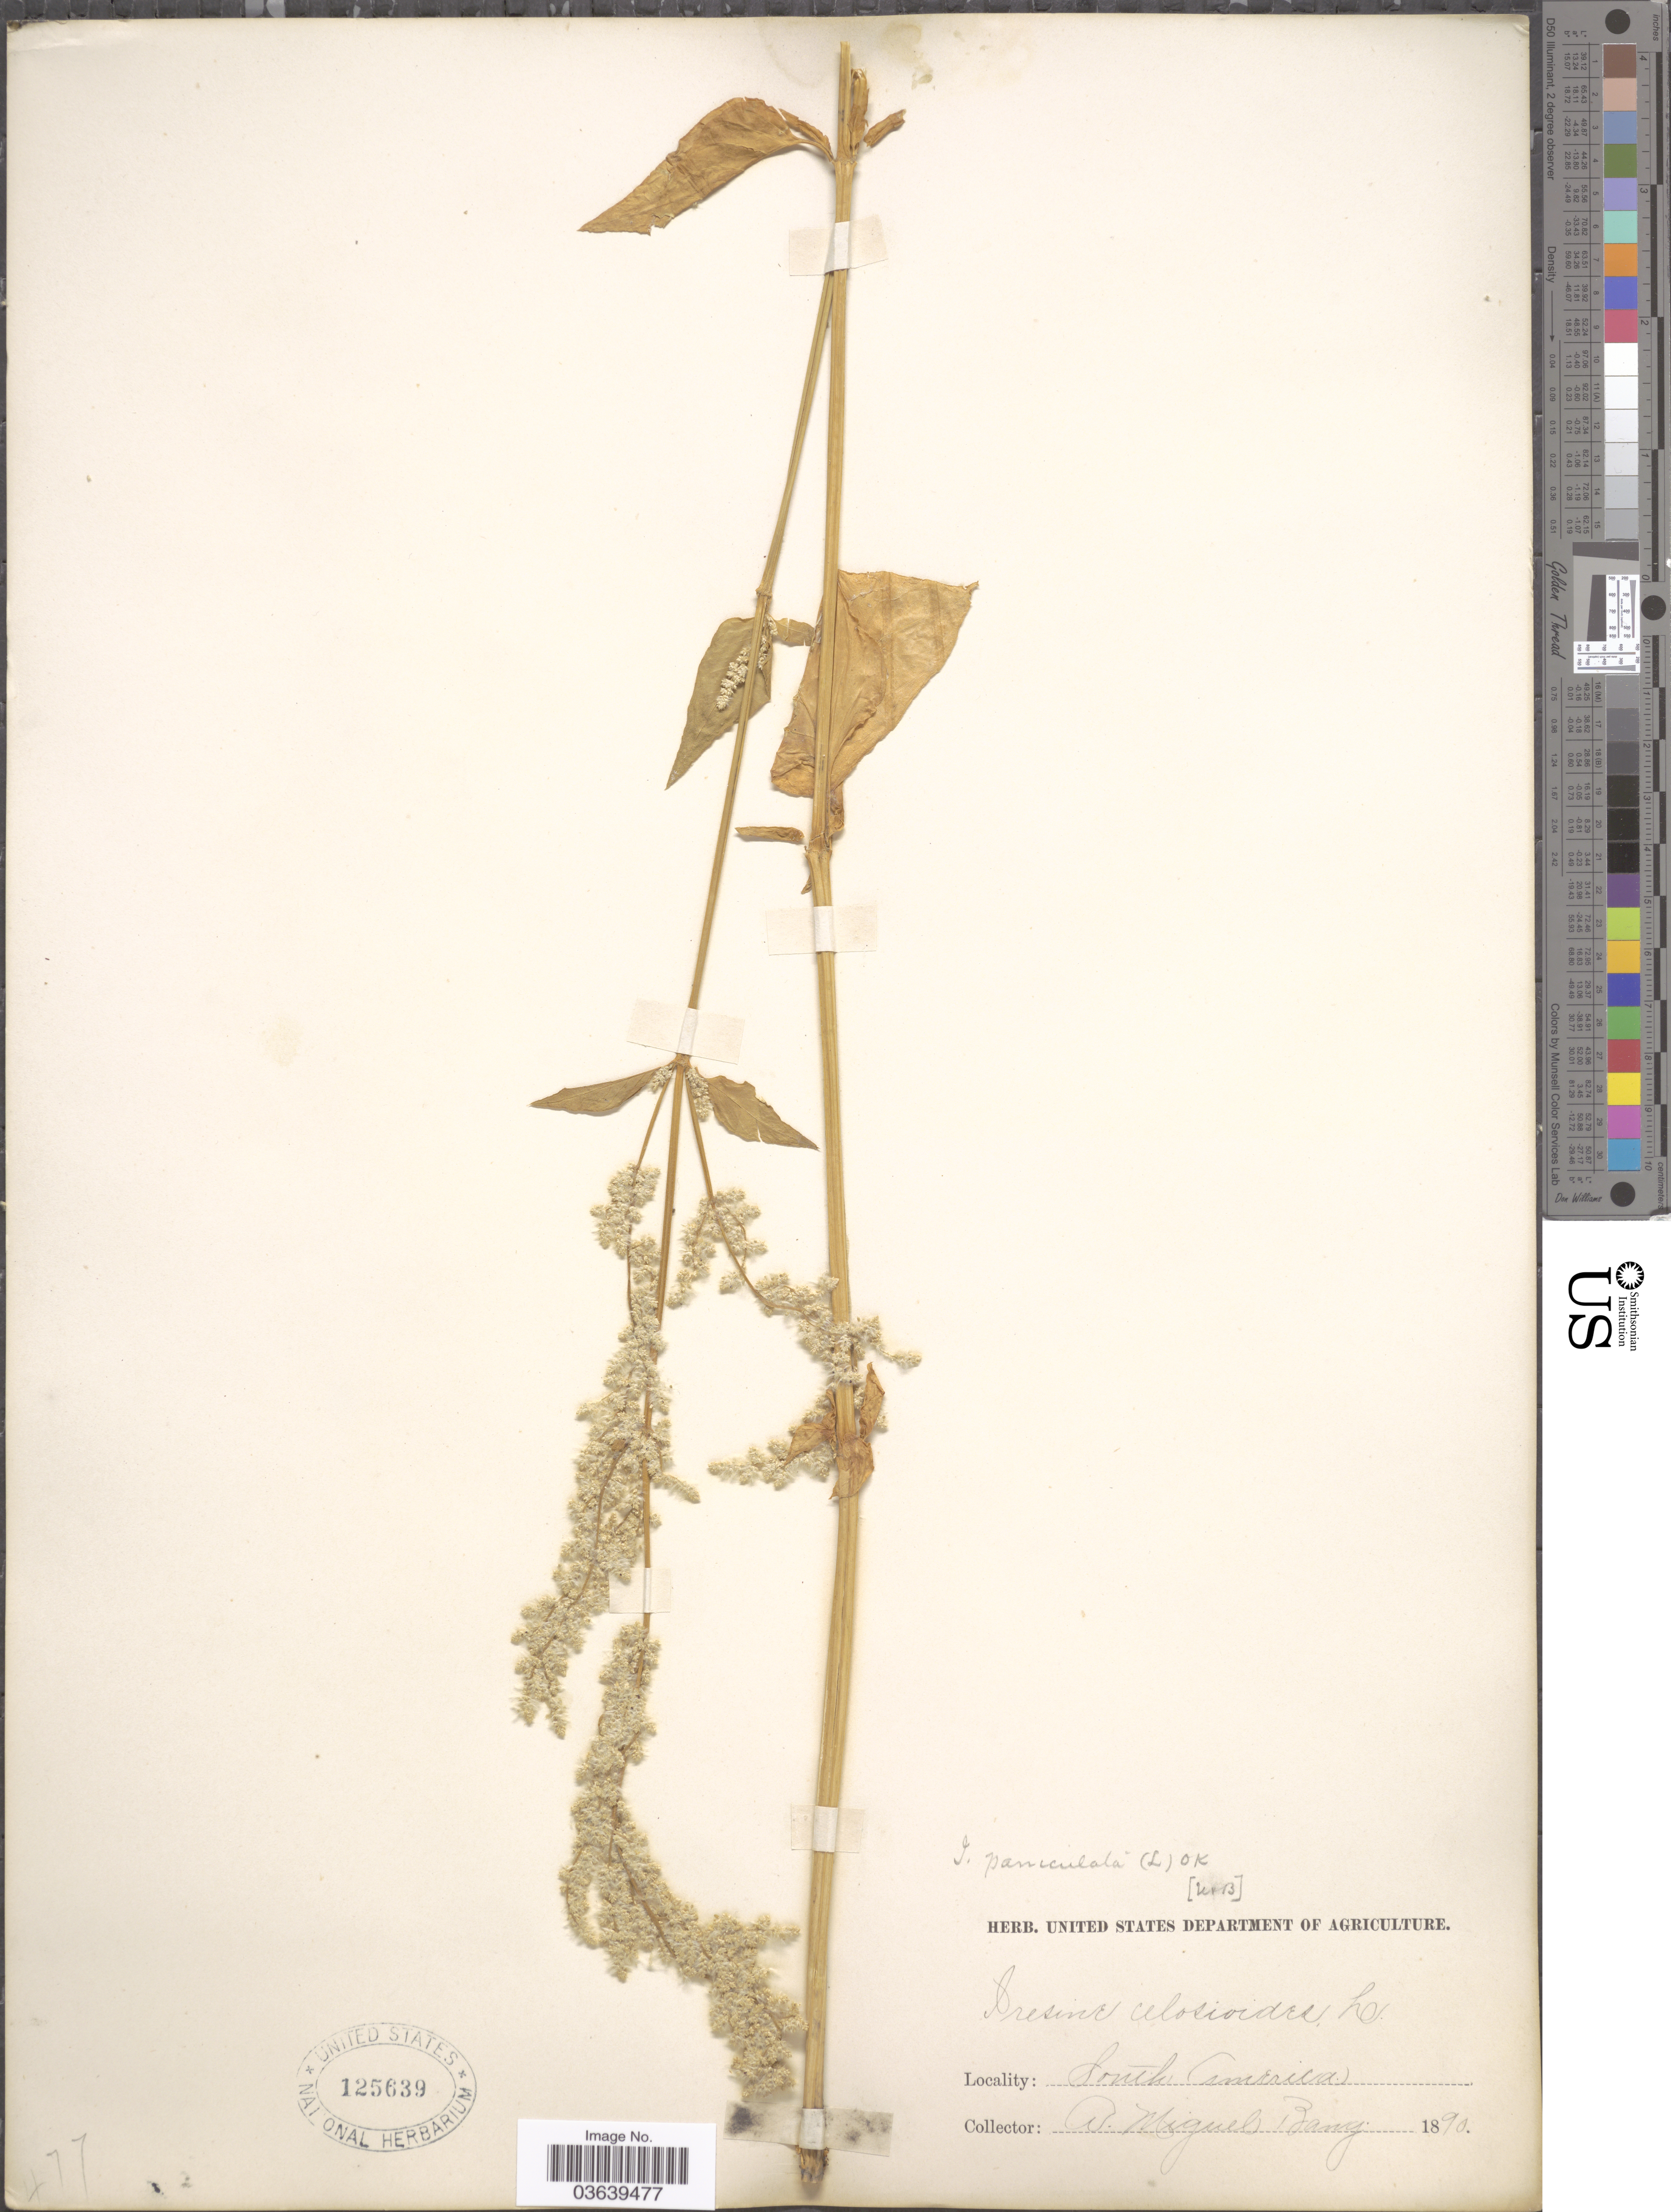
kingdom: Plantae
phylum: Tracheophyta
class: Magnoliopsida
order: Caryophyllales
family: Amaranthaceae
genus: Iresine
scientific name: Iresine celosia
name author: L.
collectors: M. Bang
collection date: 1890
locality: South America.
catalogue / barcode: US 125639